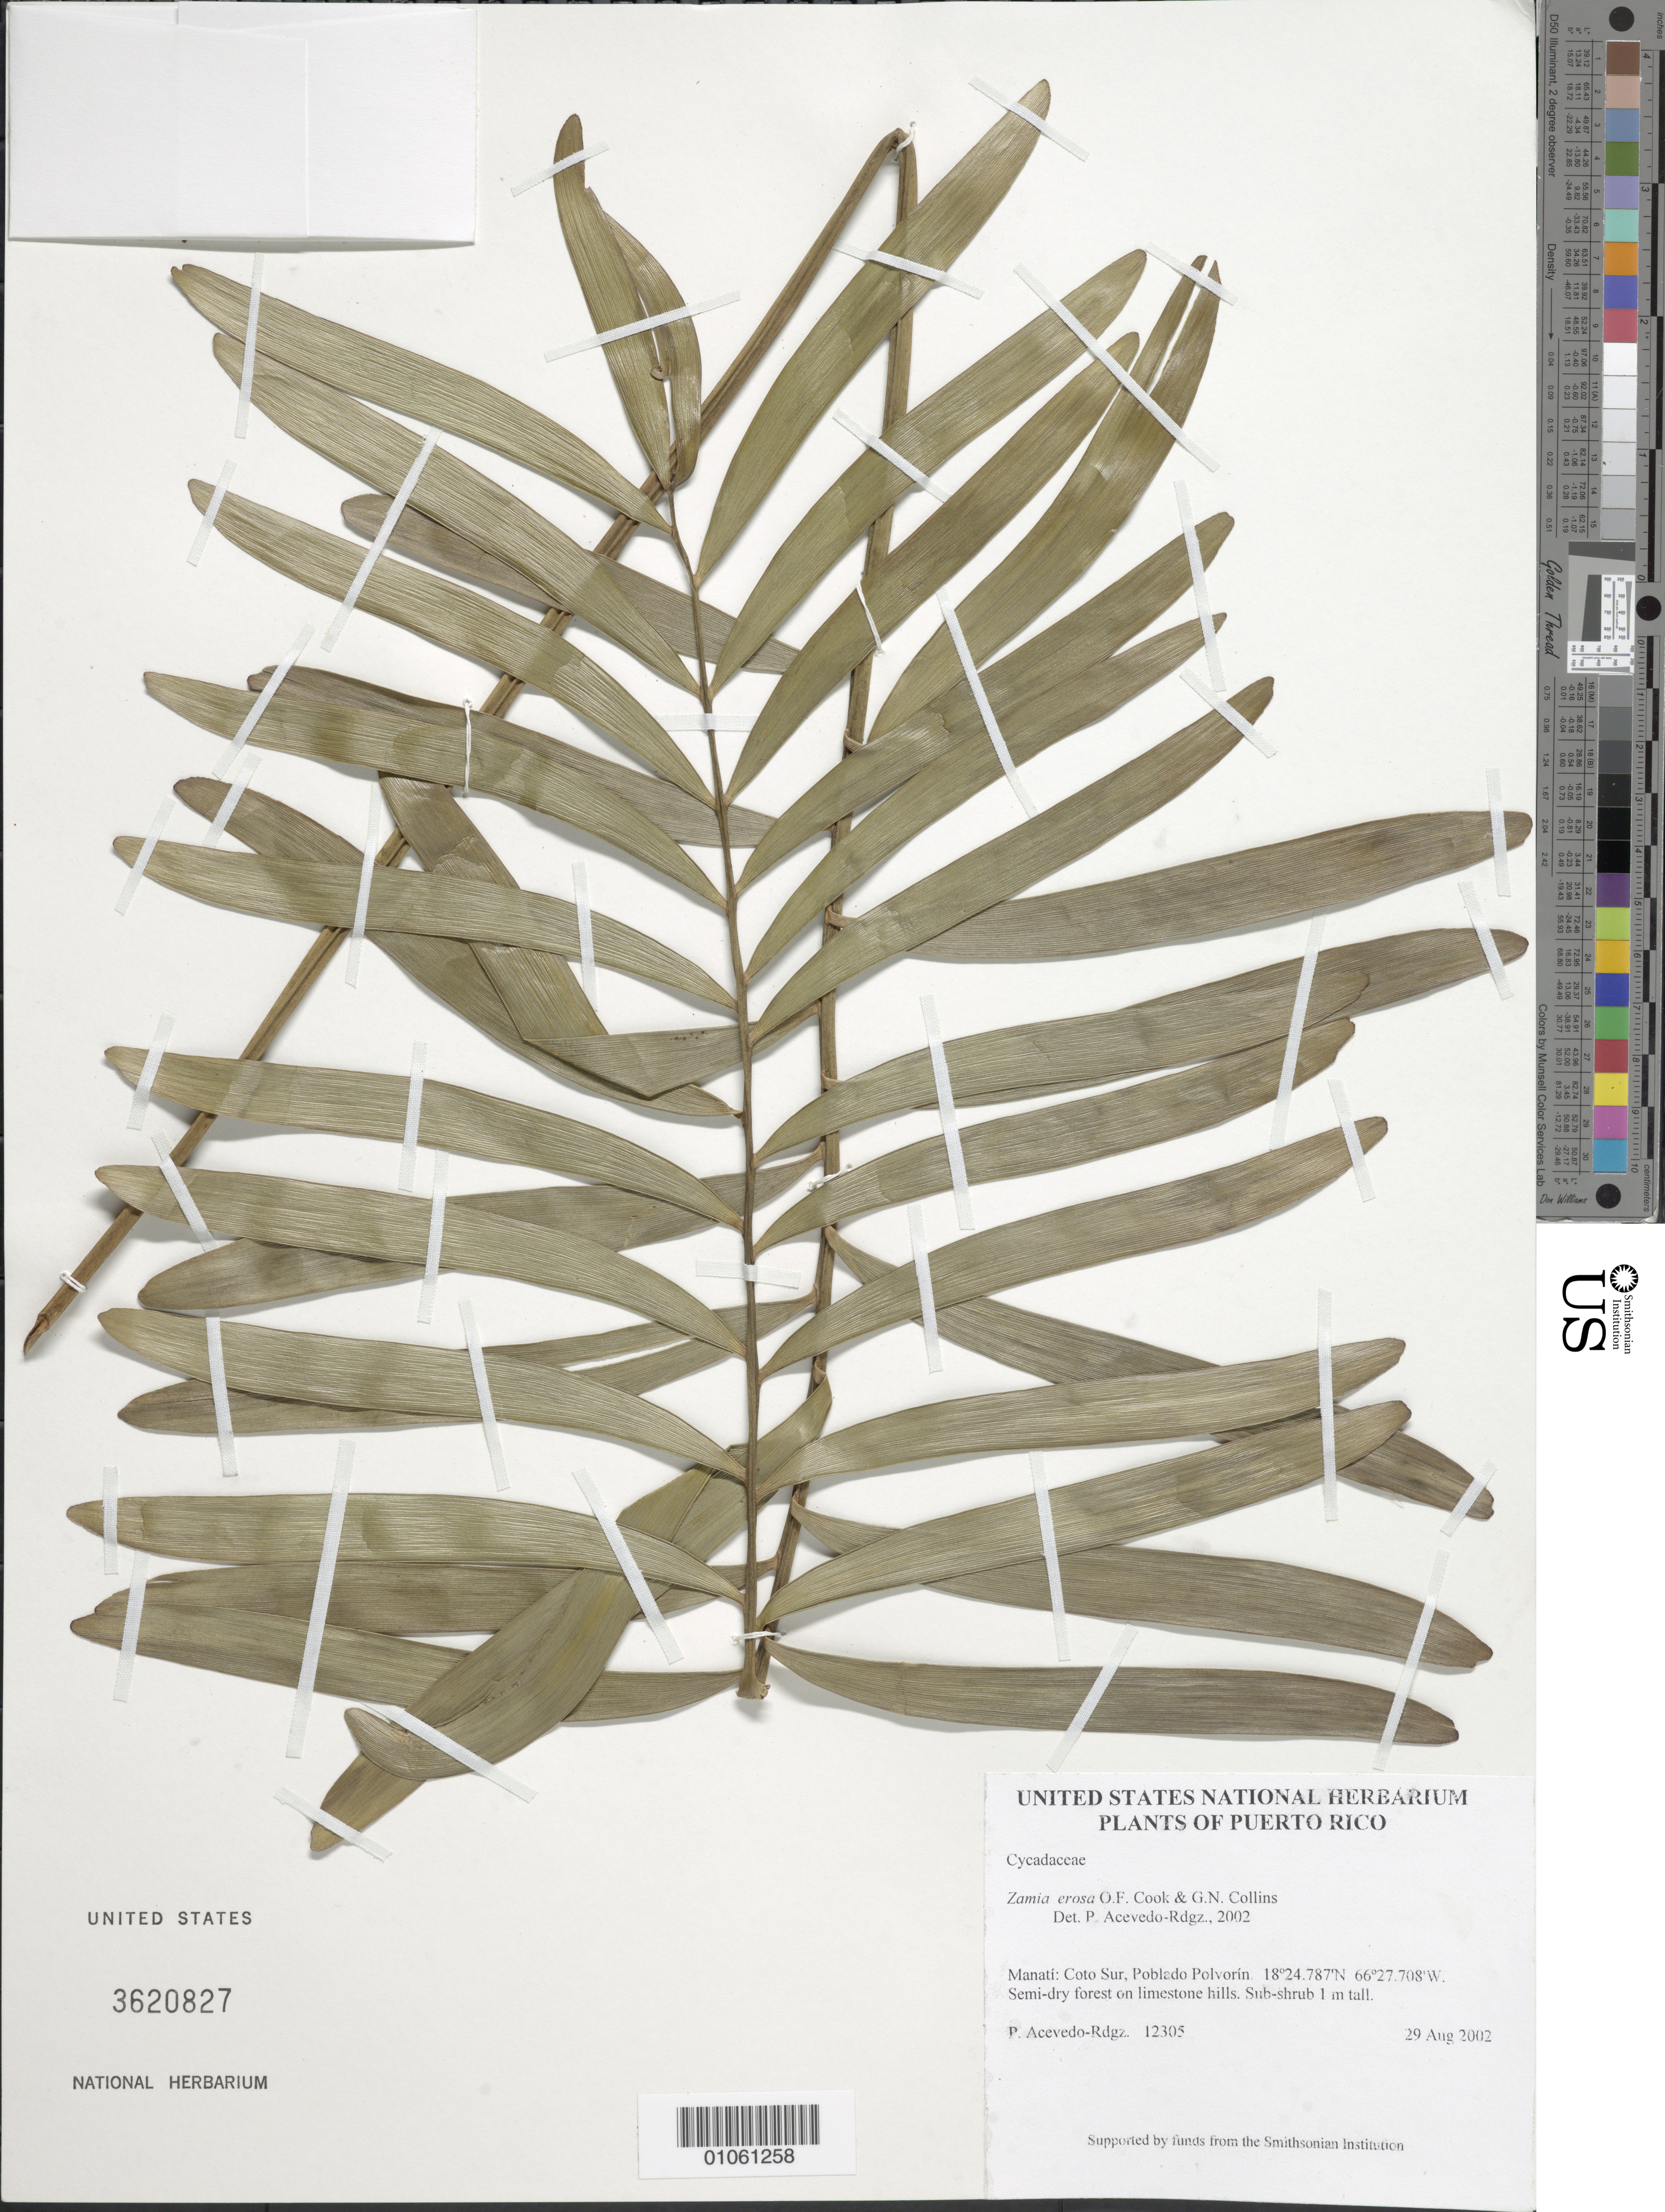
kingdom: Plantae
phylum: Tracheophyta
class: Cycadopsida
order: Cycadales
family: Zamiaceae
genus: Zamia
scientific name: Zamia erosa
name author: O.F. Cook & G. N. Collins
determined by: Acevedo-Rodríguez, P., (BOT), Smithsonian Institution - National Museum of Natural History (UNITED STATES)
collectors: P. Acevedo-Rodr.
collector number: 12305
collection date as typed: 29 Aug 2002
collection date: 2002-08-29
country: Puerto Rico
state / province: Manatí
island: Puerto Rico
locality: Manatí: Coto Sur, Poblado Polvorín.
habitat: Semi-dry forest on limestone hills.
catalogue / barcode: US 3620827